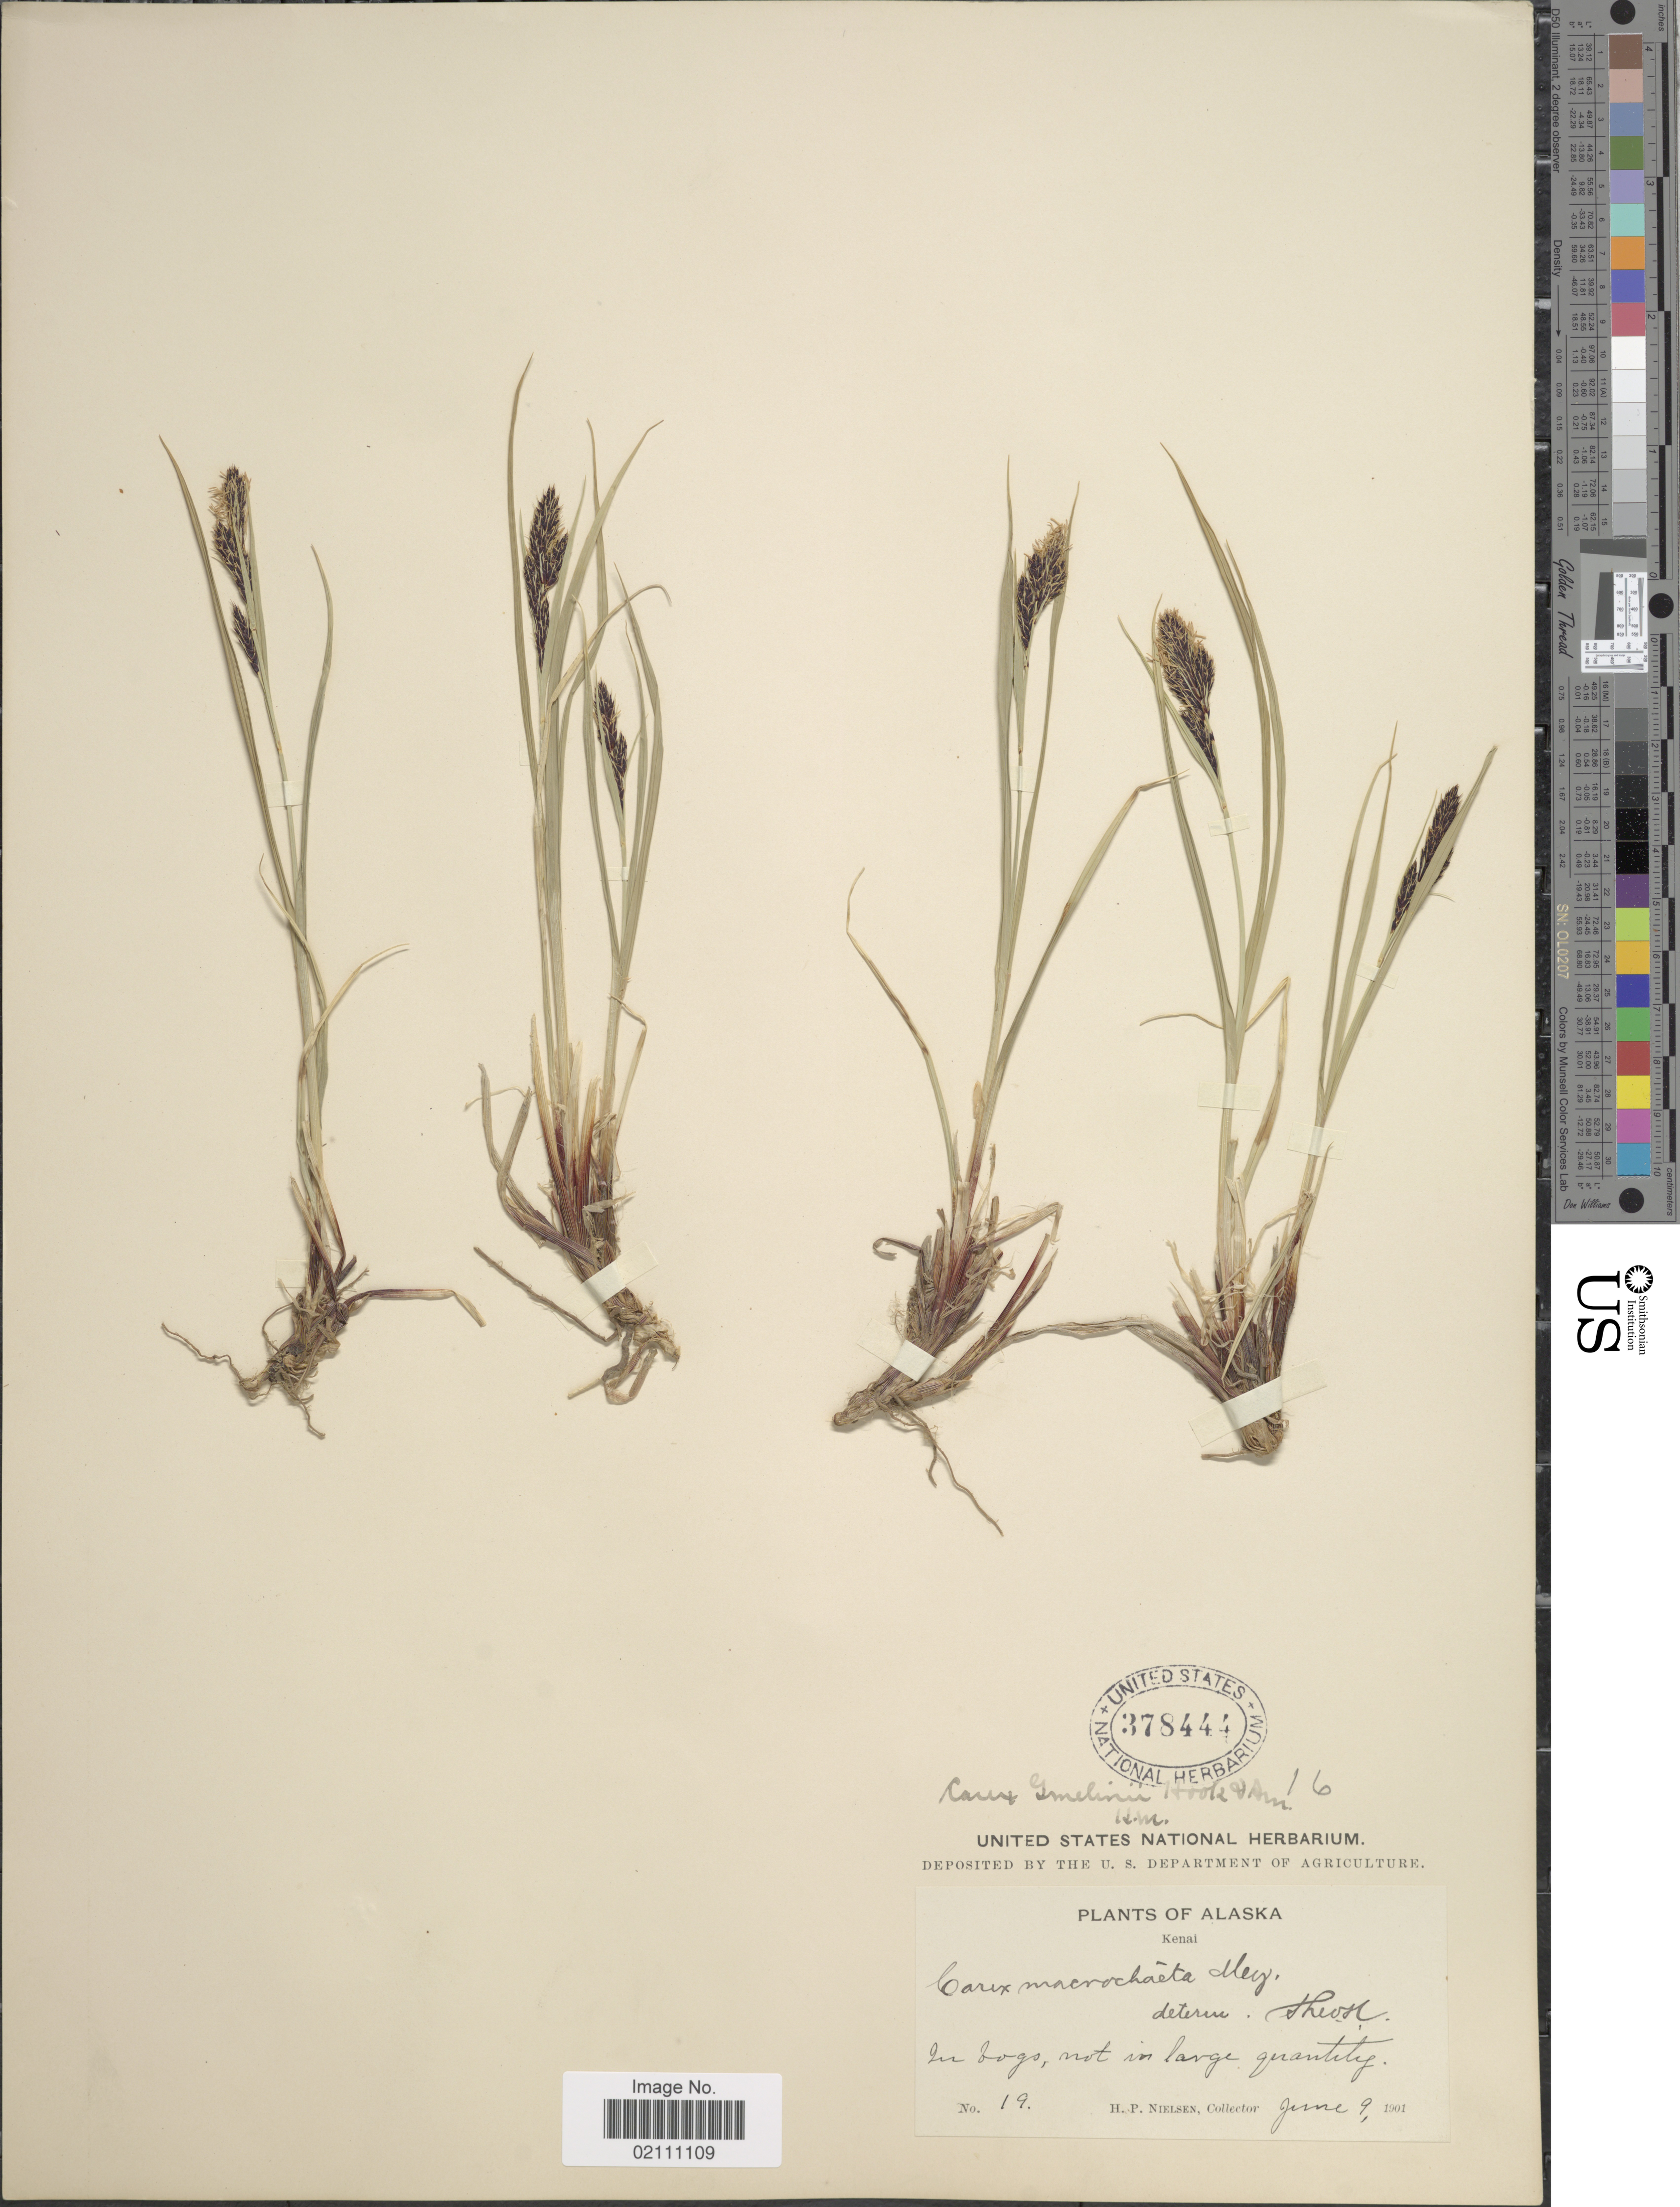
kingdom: Plantae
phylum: Tracheophyta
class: Liliopsida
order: Poales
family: Cyperaceae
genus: Carex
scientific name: Carex gmelinii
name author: Hook. & Arn.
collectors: H. P. Nielsen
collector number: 19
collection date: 1901-06-09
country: United States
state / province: Alaska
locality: Kenai, in bogs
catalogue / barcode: US 378444